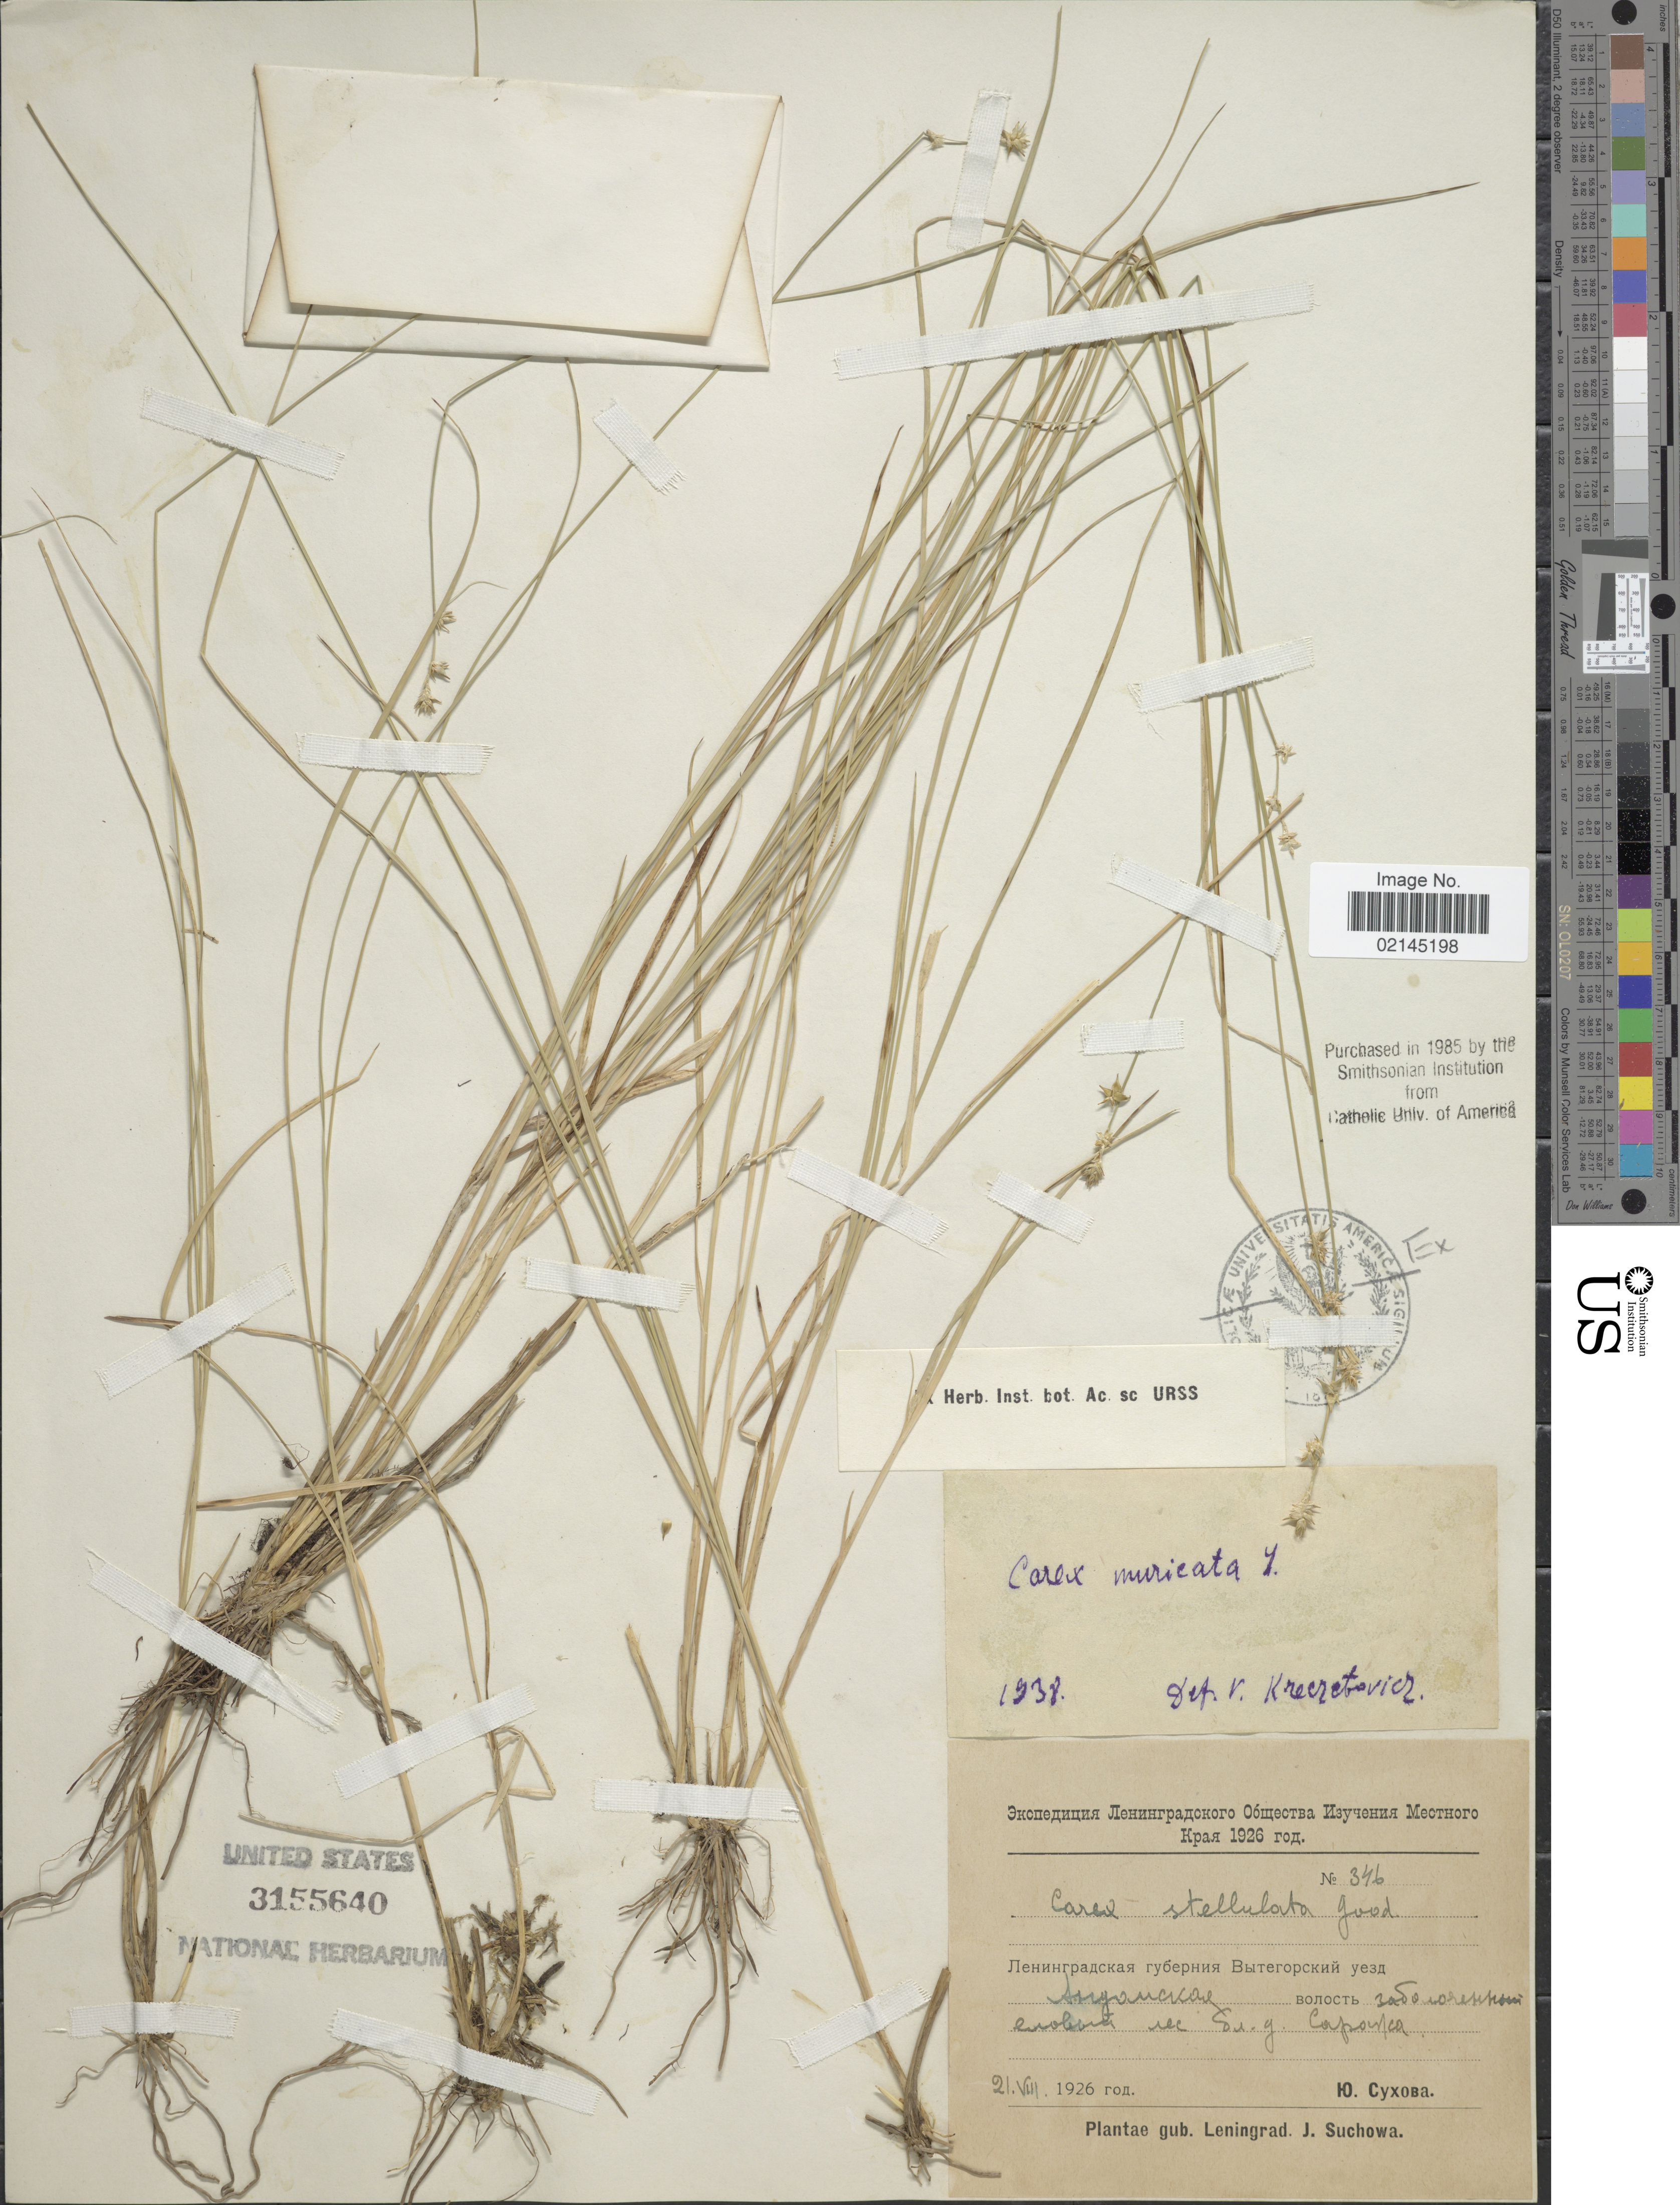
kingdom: Plantae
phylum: Tracheophyta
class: Liliopsida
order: Poales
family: Cyperaceae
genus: Carex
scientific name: Carex muricata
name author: L.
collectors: J. Suchowa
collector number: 346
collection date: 1926-08-21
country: Russian Federation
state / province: Leningrad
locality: Near Sarzhenka.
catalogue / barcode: US 3155640